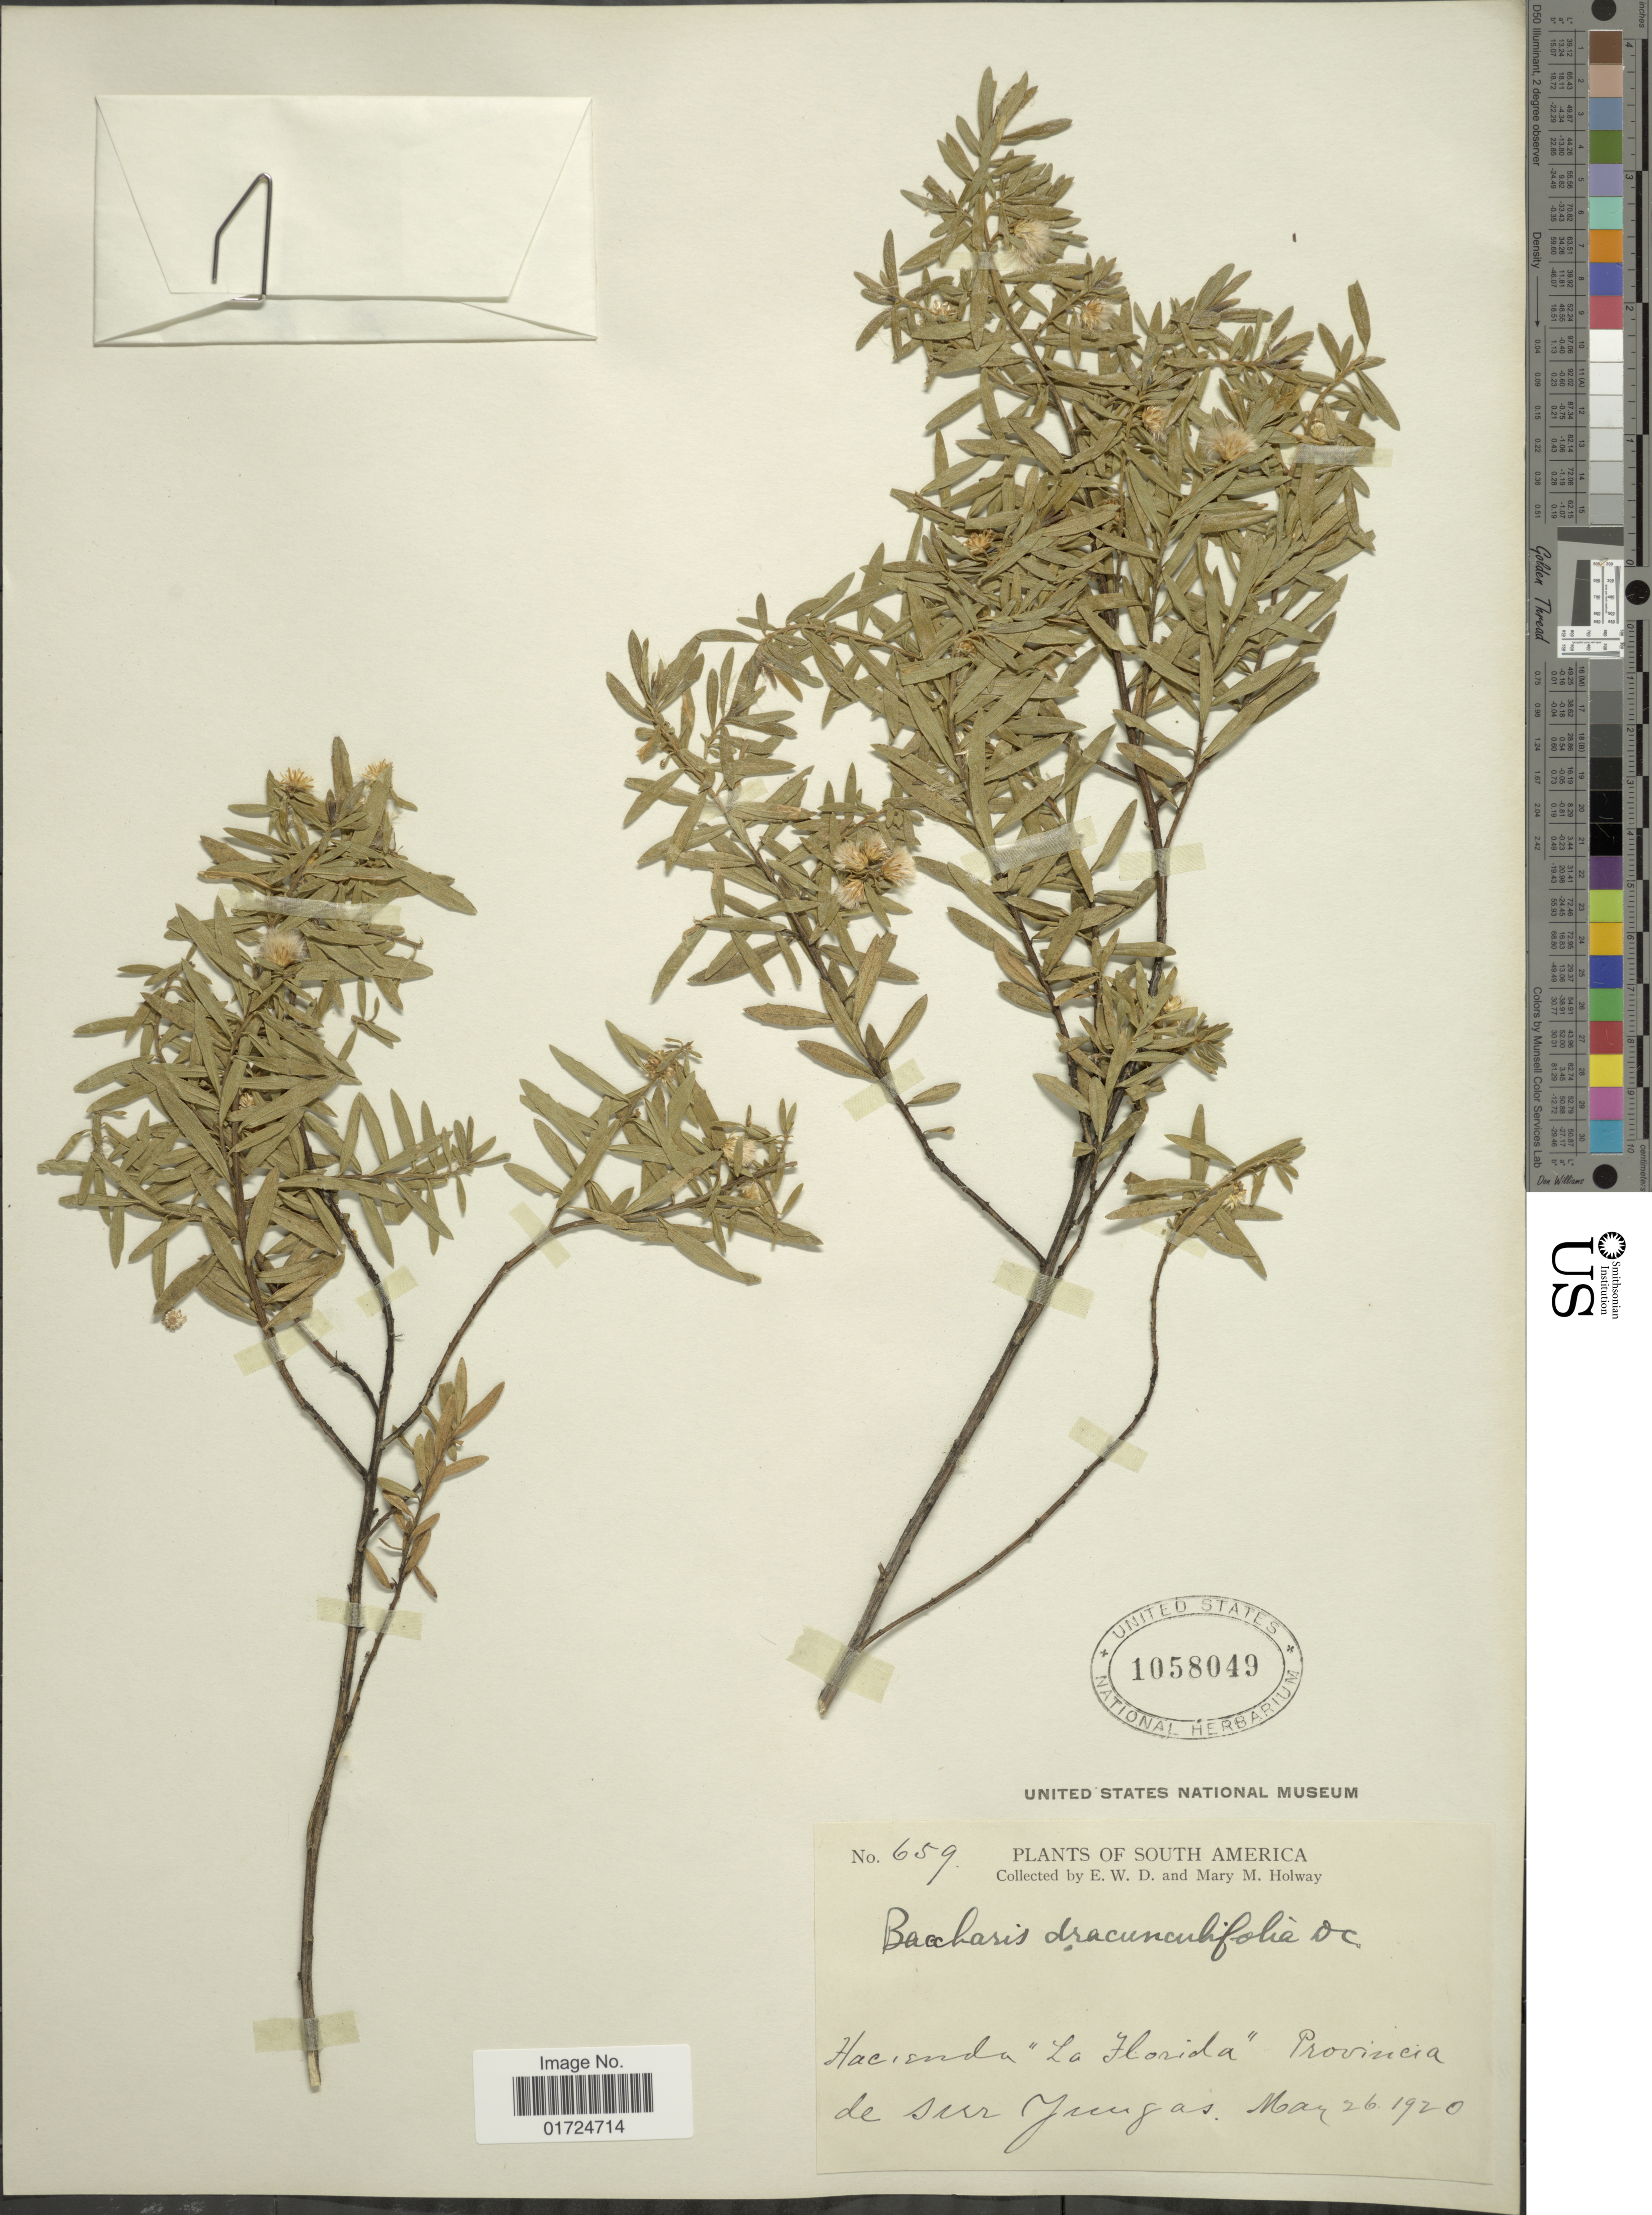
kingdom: Plantae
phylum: Tracheophyta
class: Magnoliopsida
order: Asterales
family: Asteraceae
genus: Baccharis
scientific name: Baccharis dracunculifolia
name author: DC.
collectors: E. W. D. Holway & M. M. Holway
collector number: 659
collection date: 1920-03-26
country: Bolivia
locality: South America. Hacienda "La Florida" Provincia de sur Jungas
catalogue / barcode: US 1058049